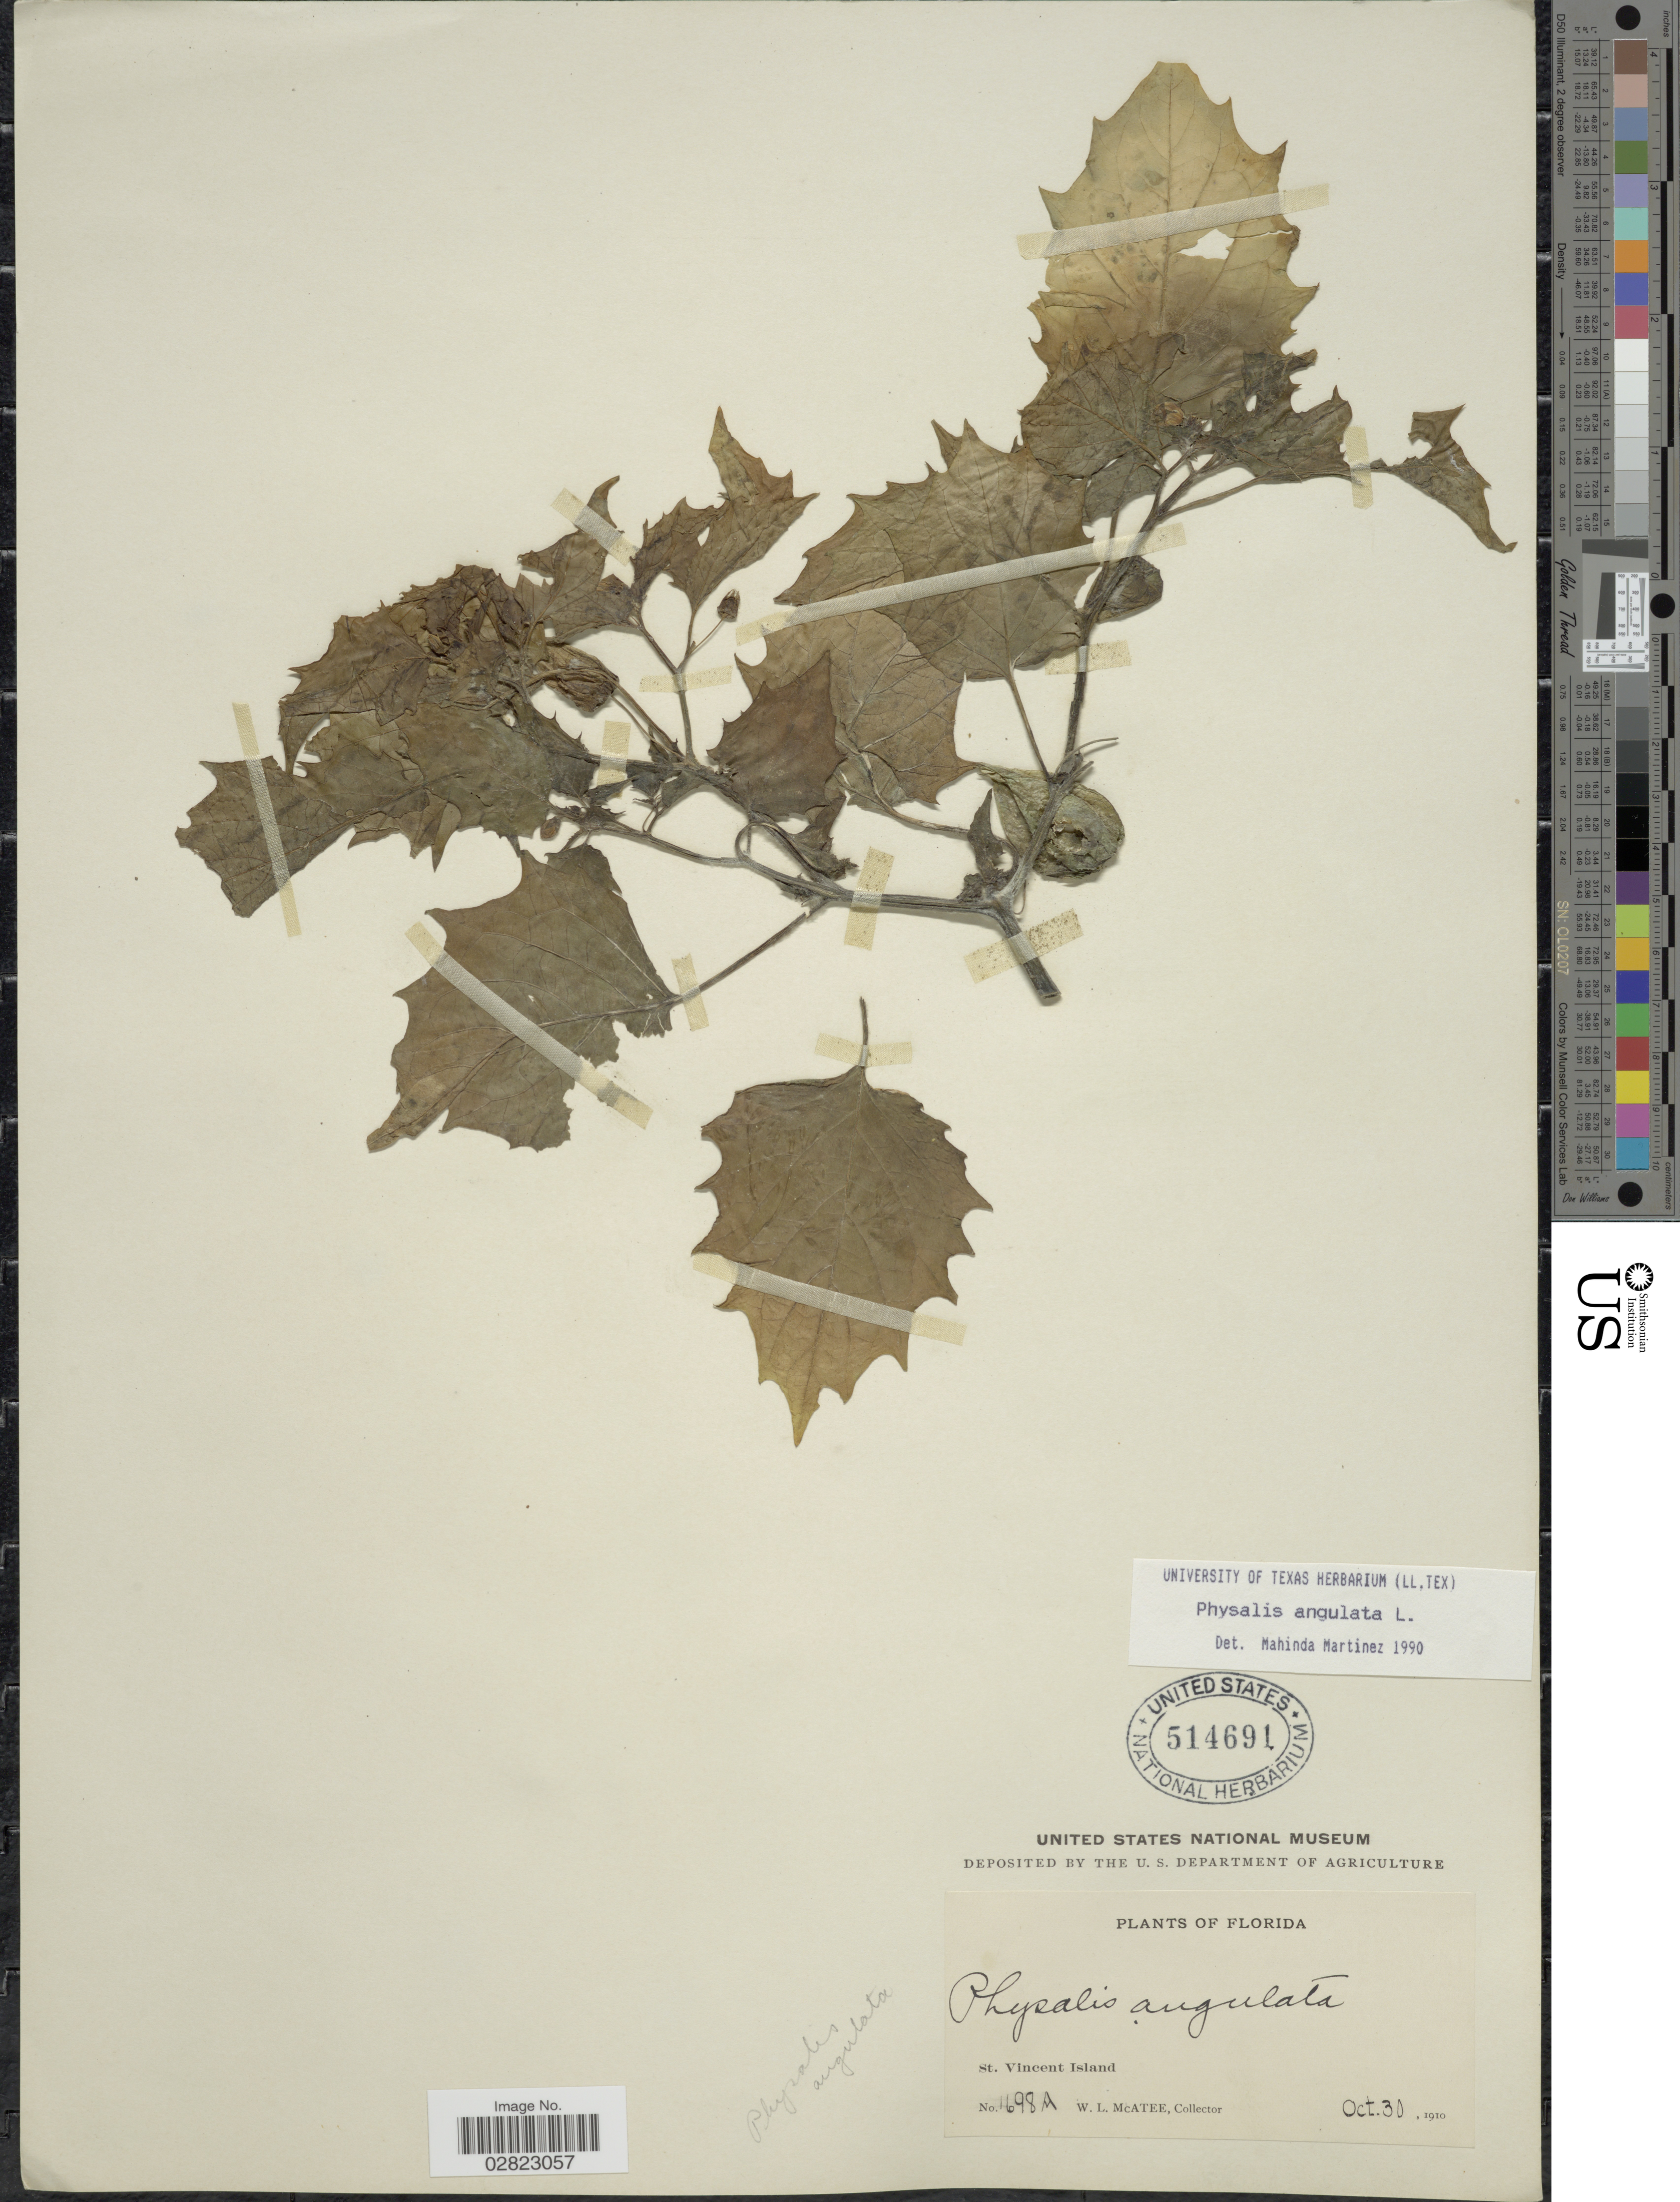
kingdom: Plantae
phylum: Tracheophyta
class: Magnoliopsida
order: Solanales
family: Solanaceae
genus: Physalis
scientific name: Physalis angulata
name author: L.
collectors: W. McAtee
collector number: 1698A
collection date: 1910-10-30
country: United States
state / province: Florida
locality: St. Vincent Island.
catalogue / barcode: US 514691